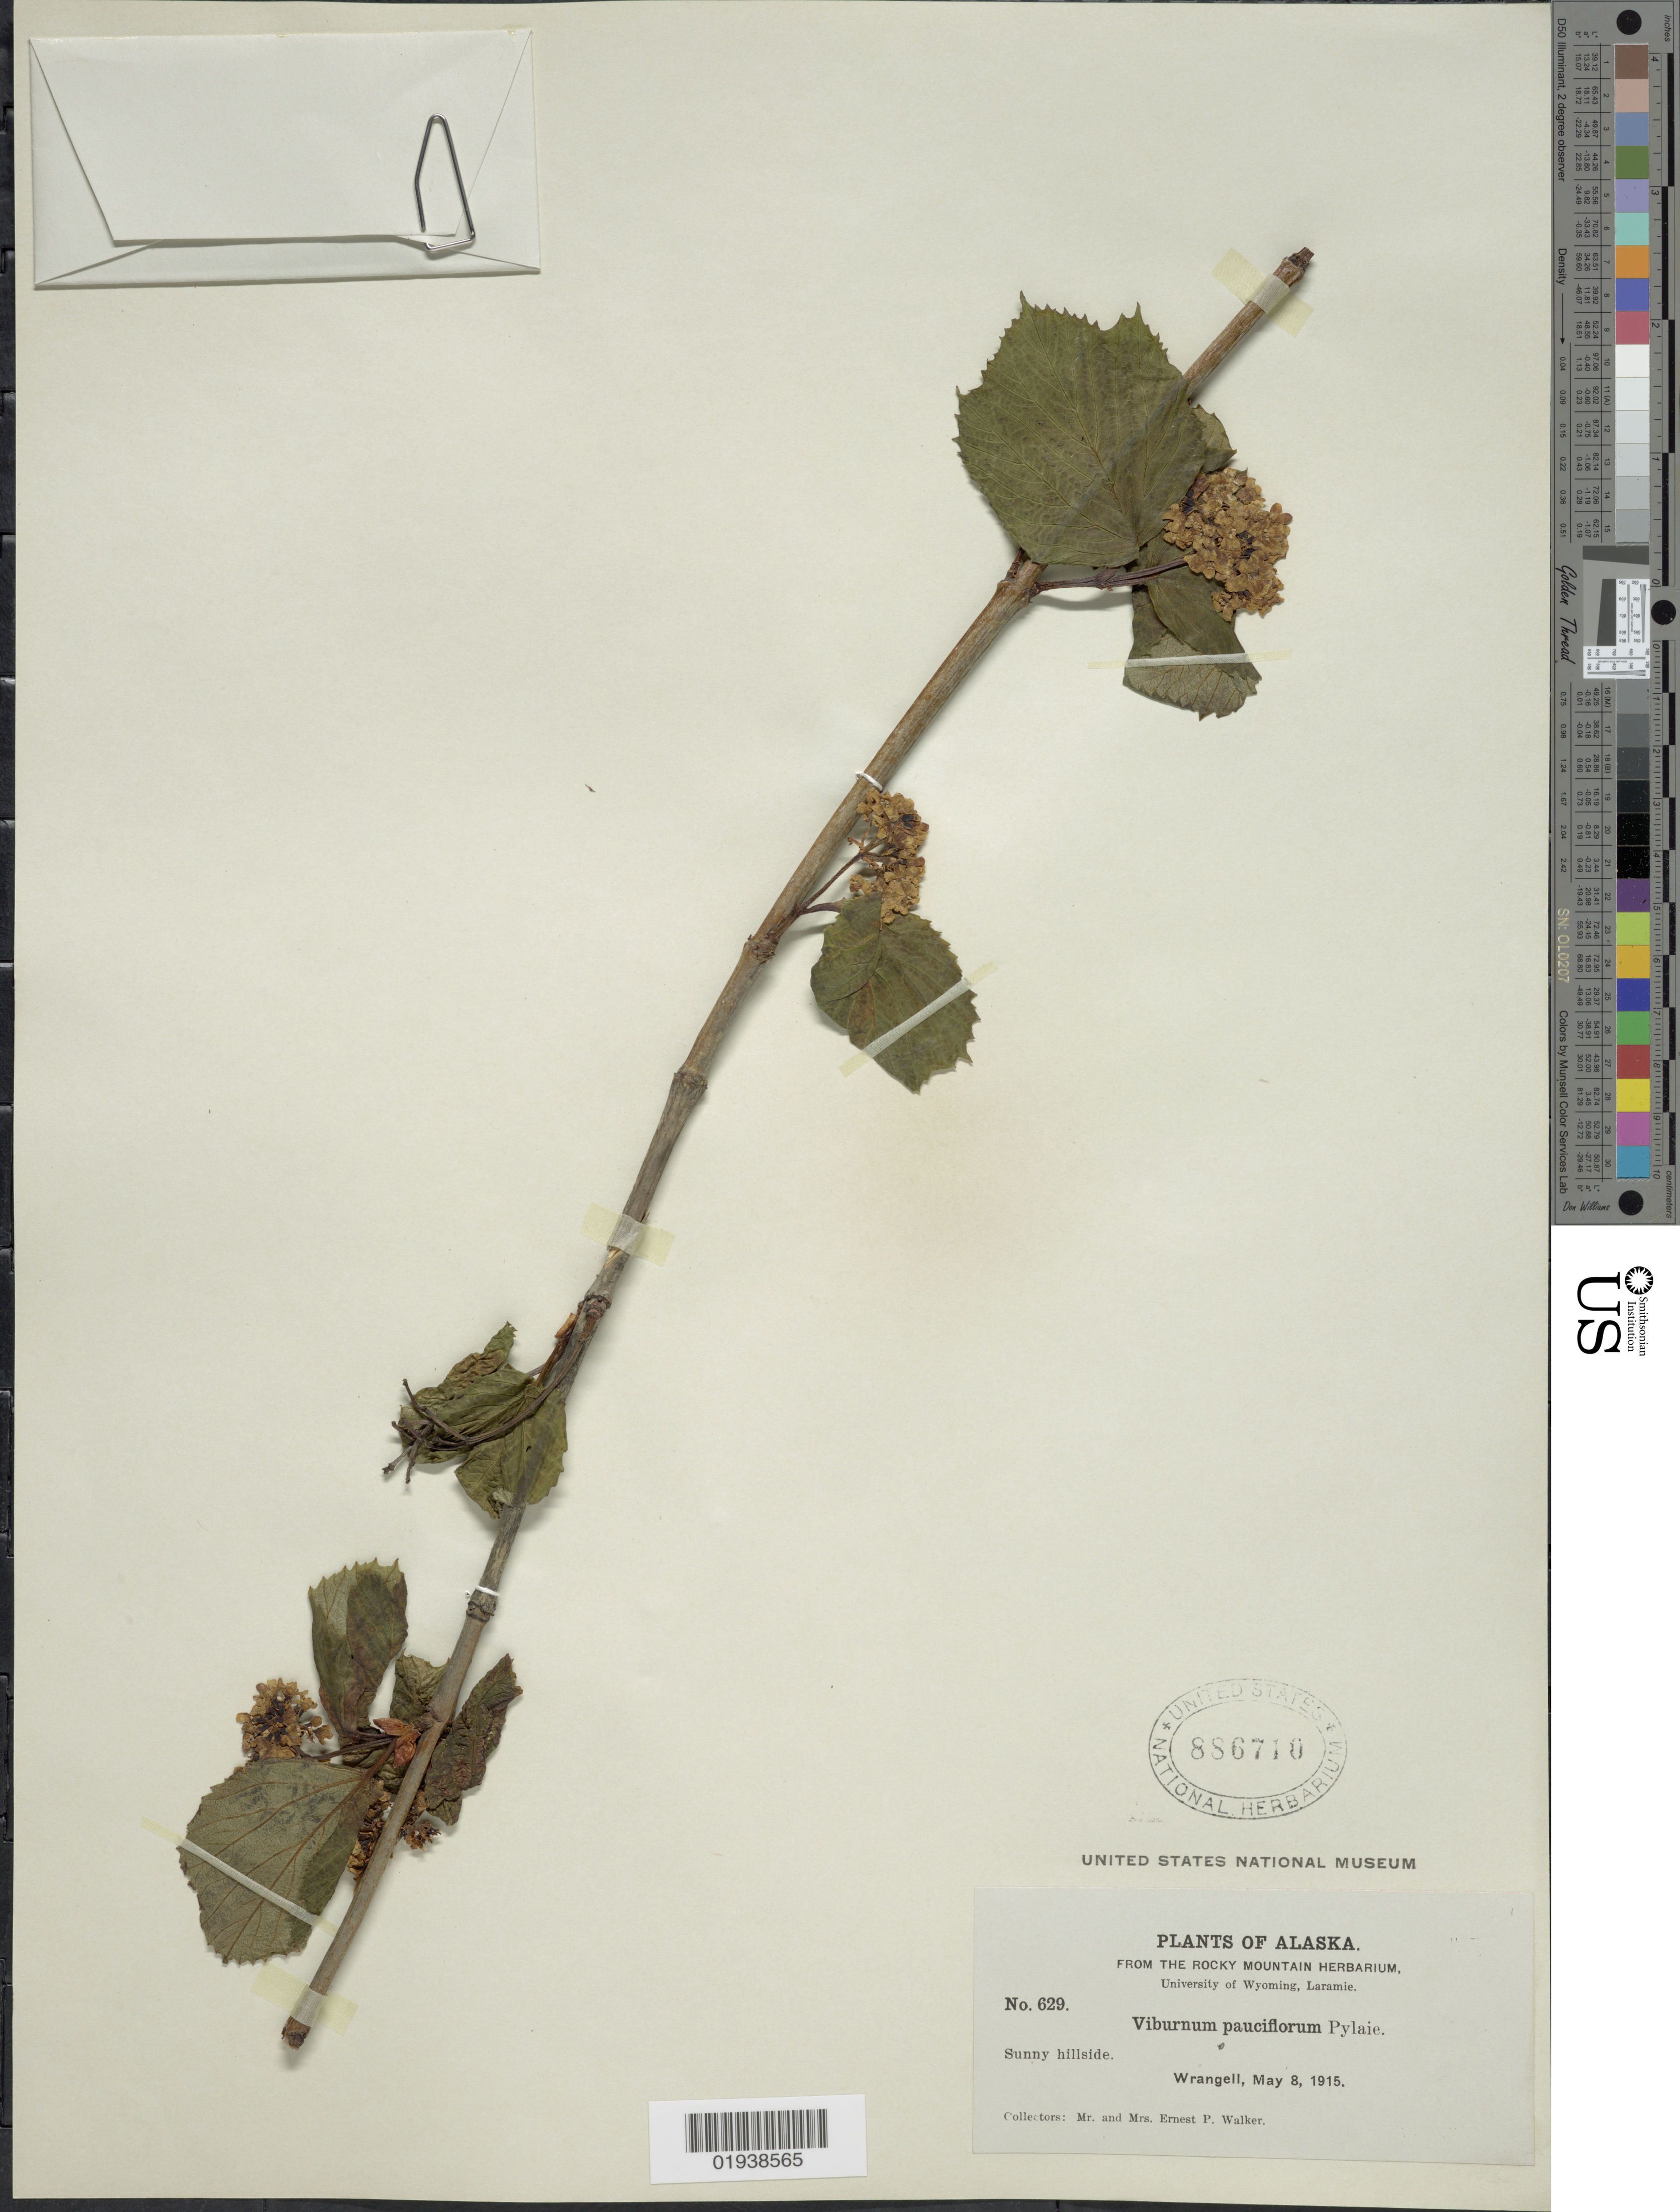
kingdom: Plantae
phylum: Tracheophyta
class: Magnoliopsida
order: Dipsacales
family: Viburnaceae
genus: Viburnum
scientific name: Viburnum edule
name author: (Michx.) Raf.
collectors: E. P. Walker & E. Walker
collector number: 629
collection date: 1915-05-08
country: United States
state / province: Alaska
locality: Sunny hillside, Wrangell.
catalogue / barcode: US 886710